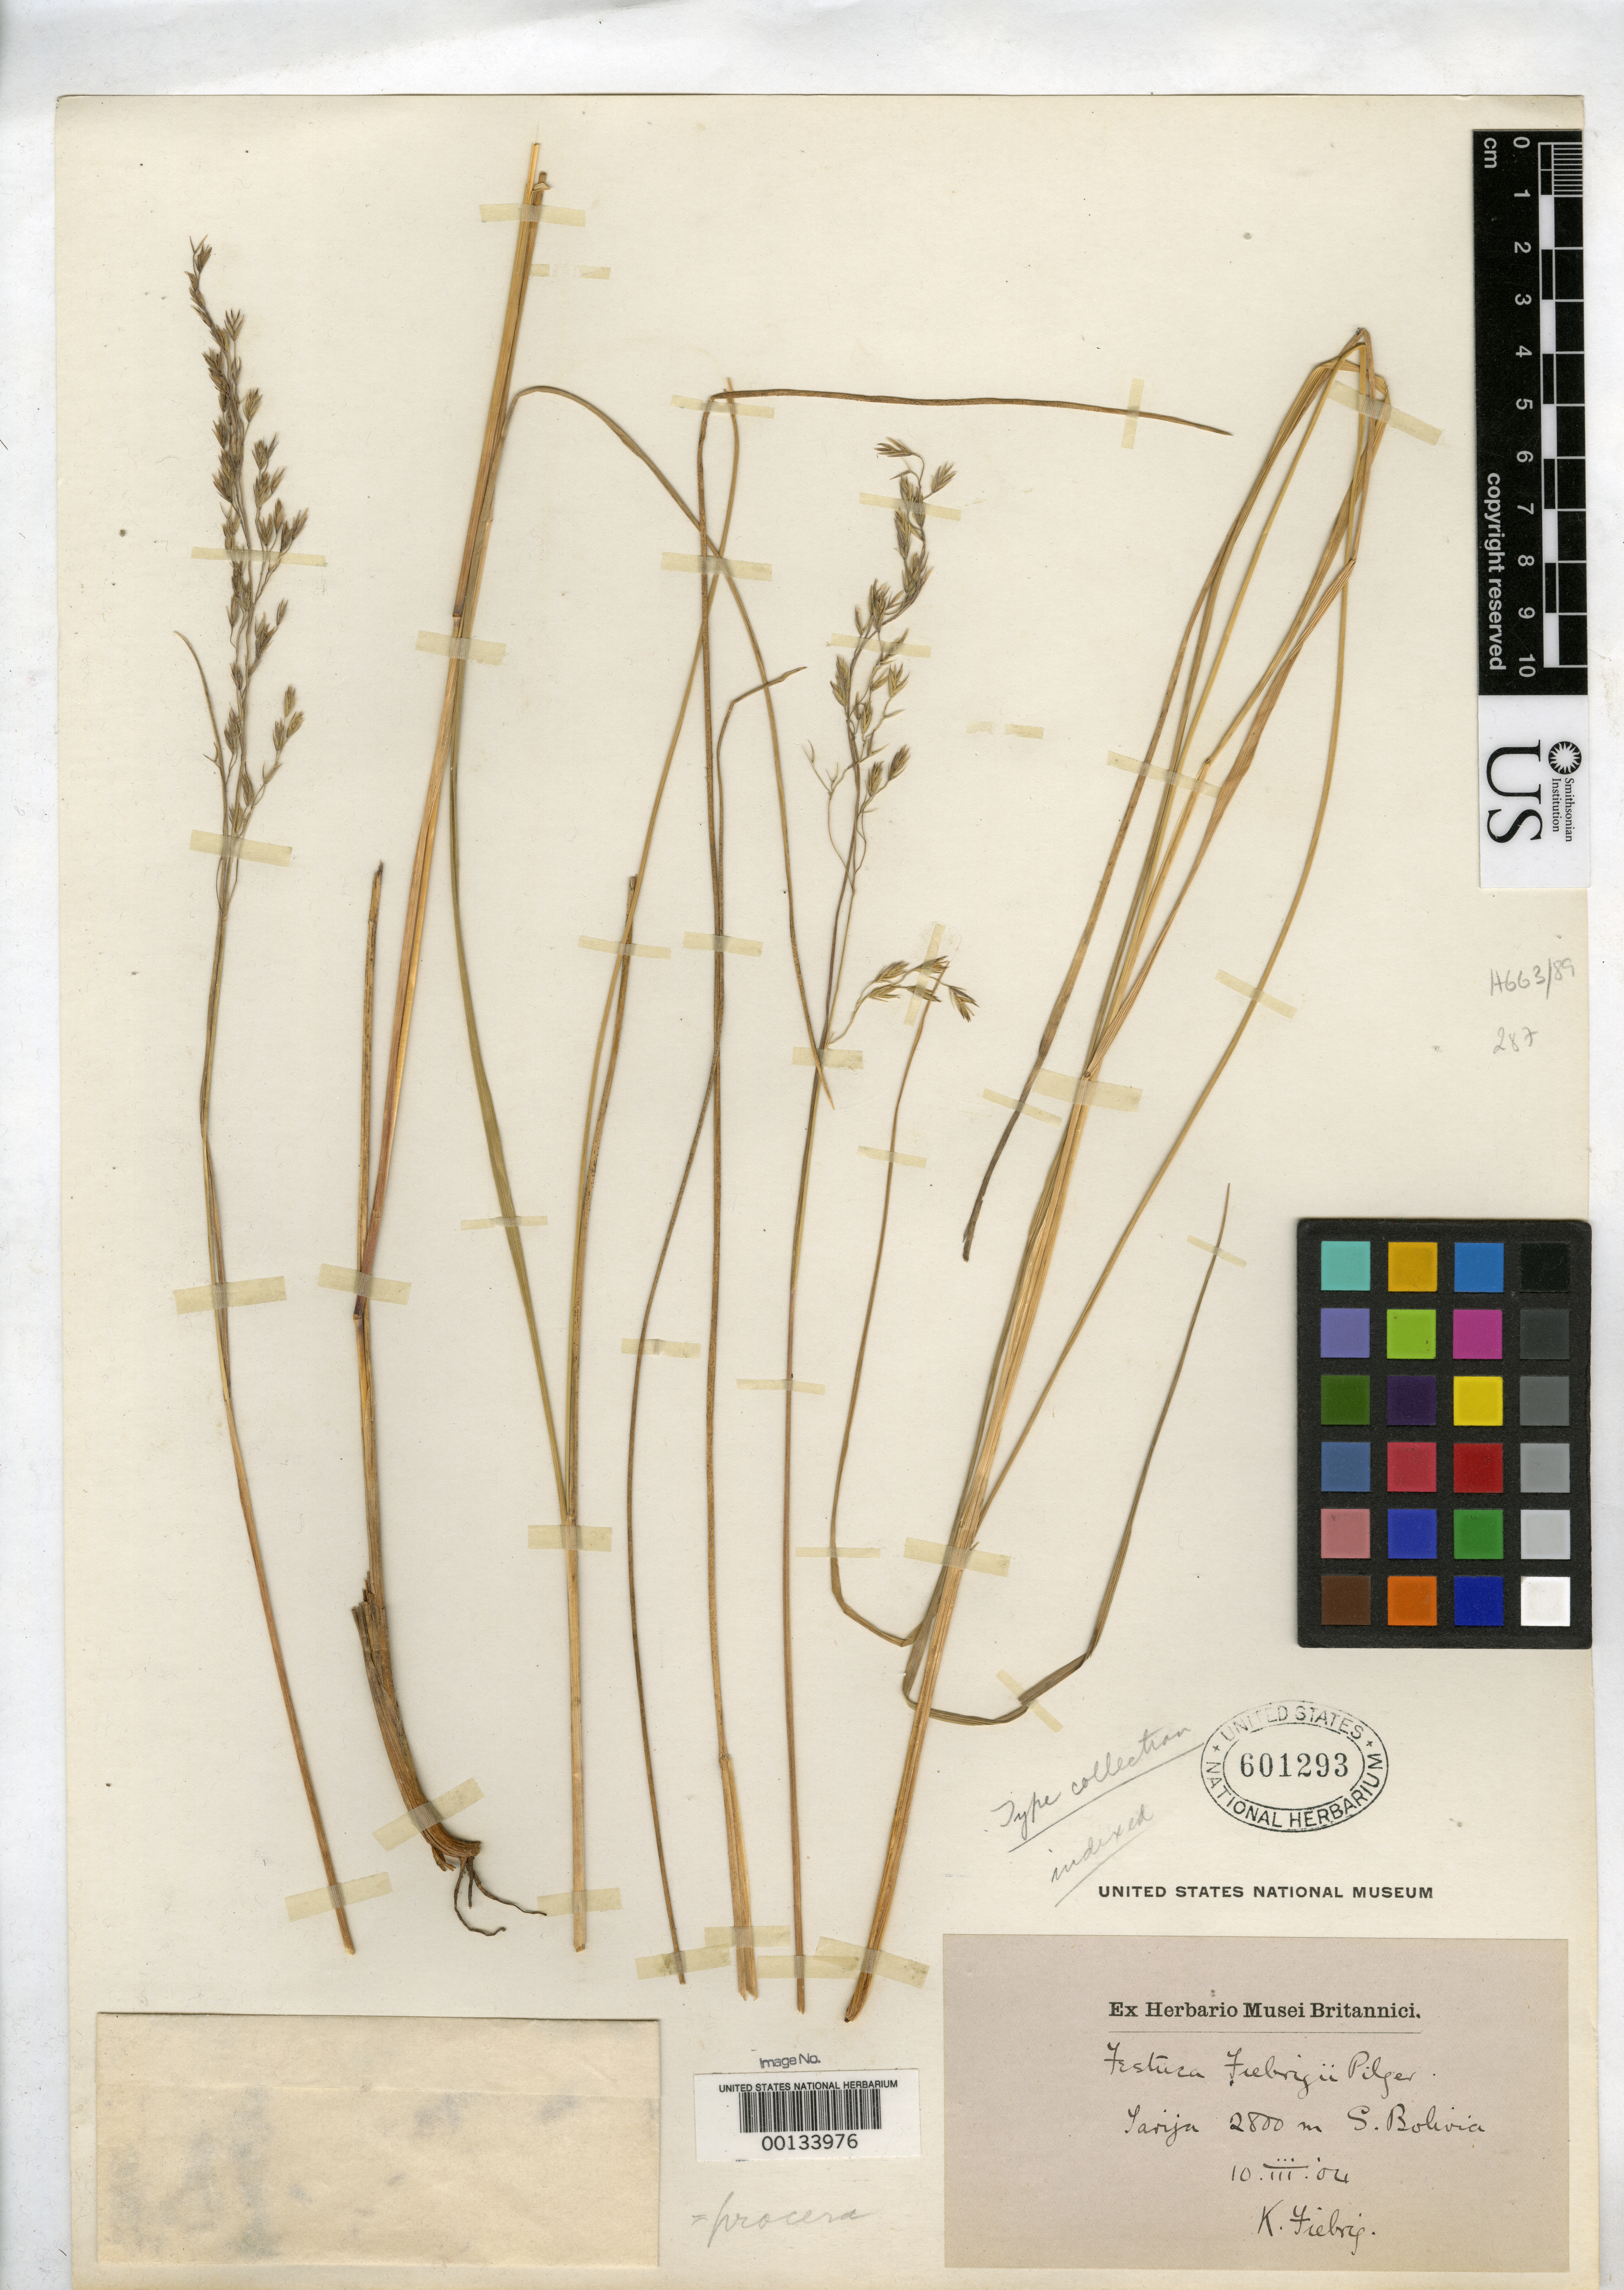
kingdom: Plantae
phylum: Tracheophyta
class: Liliopsida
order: Poales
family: Poaceae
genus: Festuca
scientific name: Festuca fiebrigii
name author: Pilg.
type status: Isosyntype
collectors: K. Fiebrig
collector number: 3117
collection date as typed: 10 Mar 1904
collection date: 1904-03-10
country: Bolivia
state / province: Tarija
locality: Pinos near town of Tarija.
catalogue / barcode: US 601293